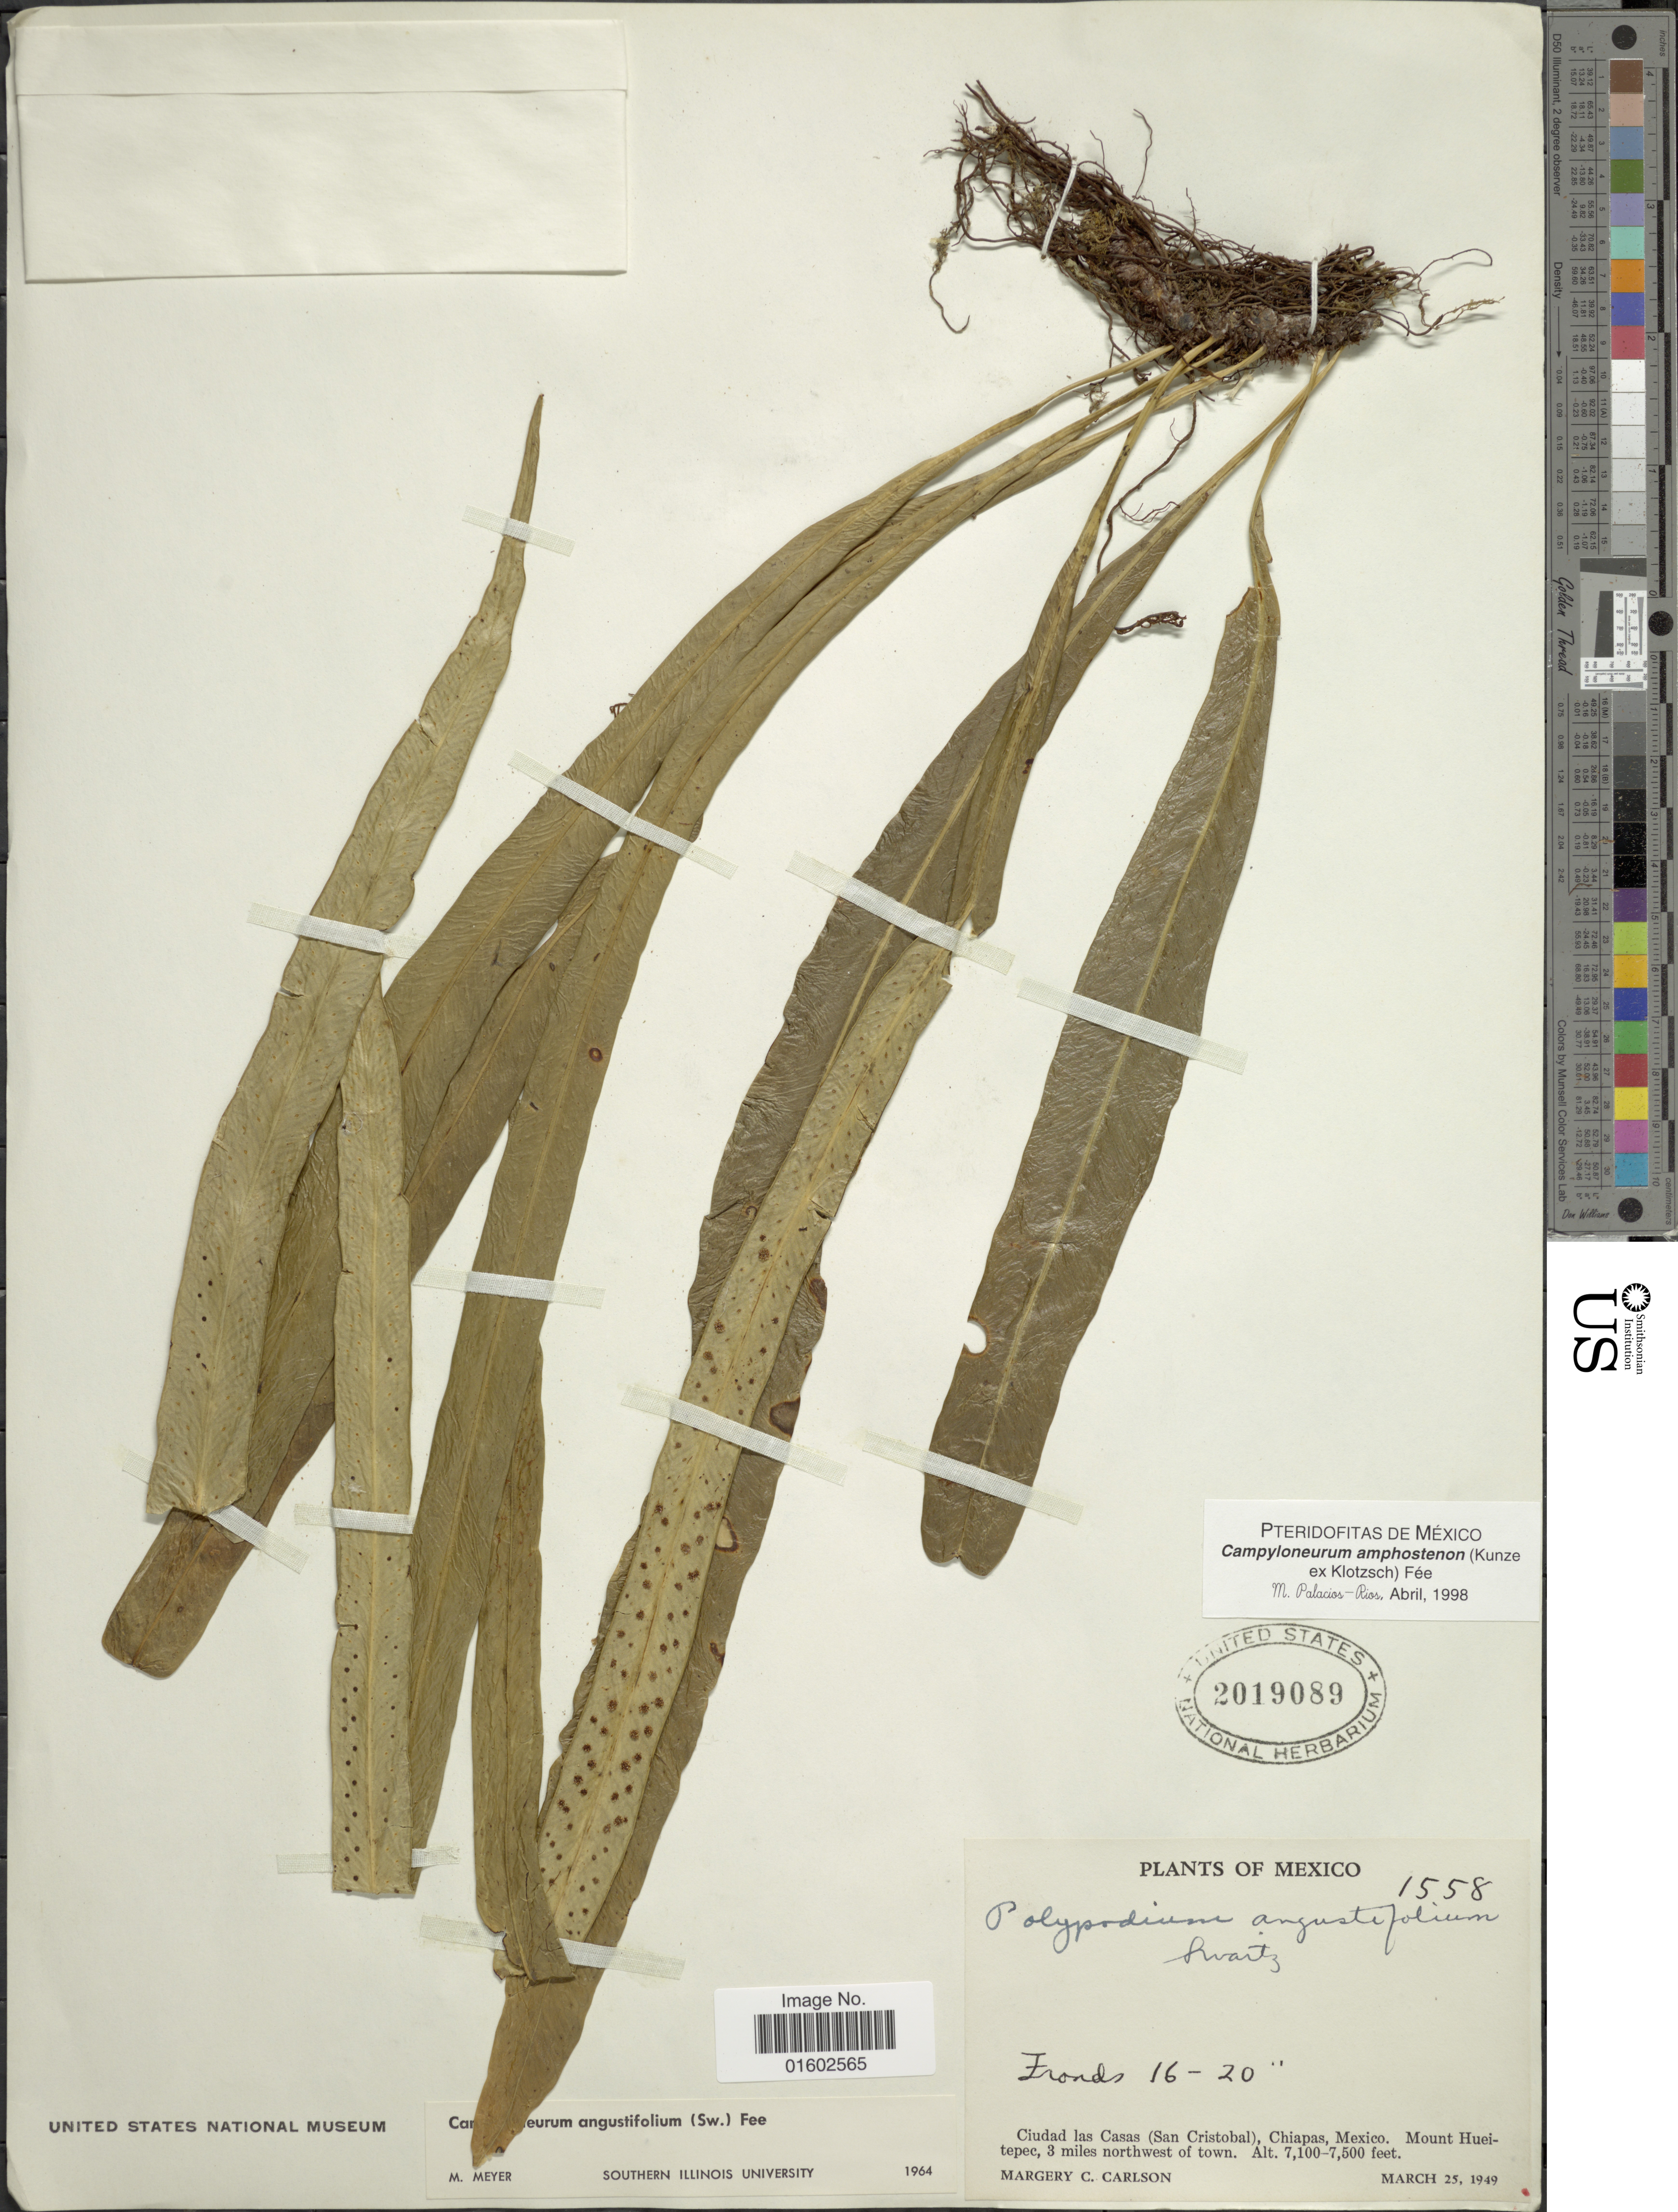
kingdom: Plantae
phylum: Tracheophyta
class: Polypodiopsida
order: Polypodiales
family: Polypodiaceae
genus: Campyloneurum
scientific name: Campyloneurum amphostenon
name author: (Kunze ex Klotzsch) Fée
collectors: M. C. Carlson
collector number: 1558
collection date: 1949-03-25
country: Mexico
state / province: Chiapas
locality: Ciudad las Casas (San Cristobal), Mount Hueitepec, 3 miles northwest of town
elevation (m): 2164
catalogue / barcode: US 2019089